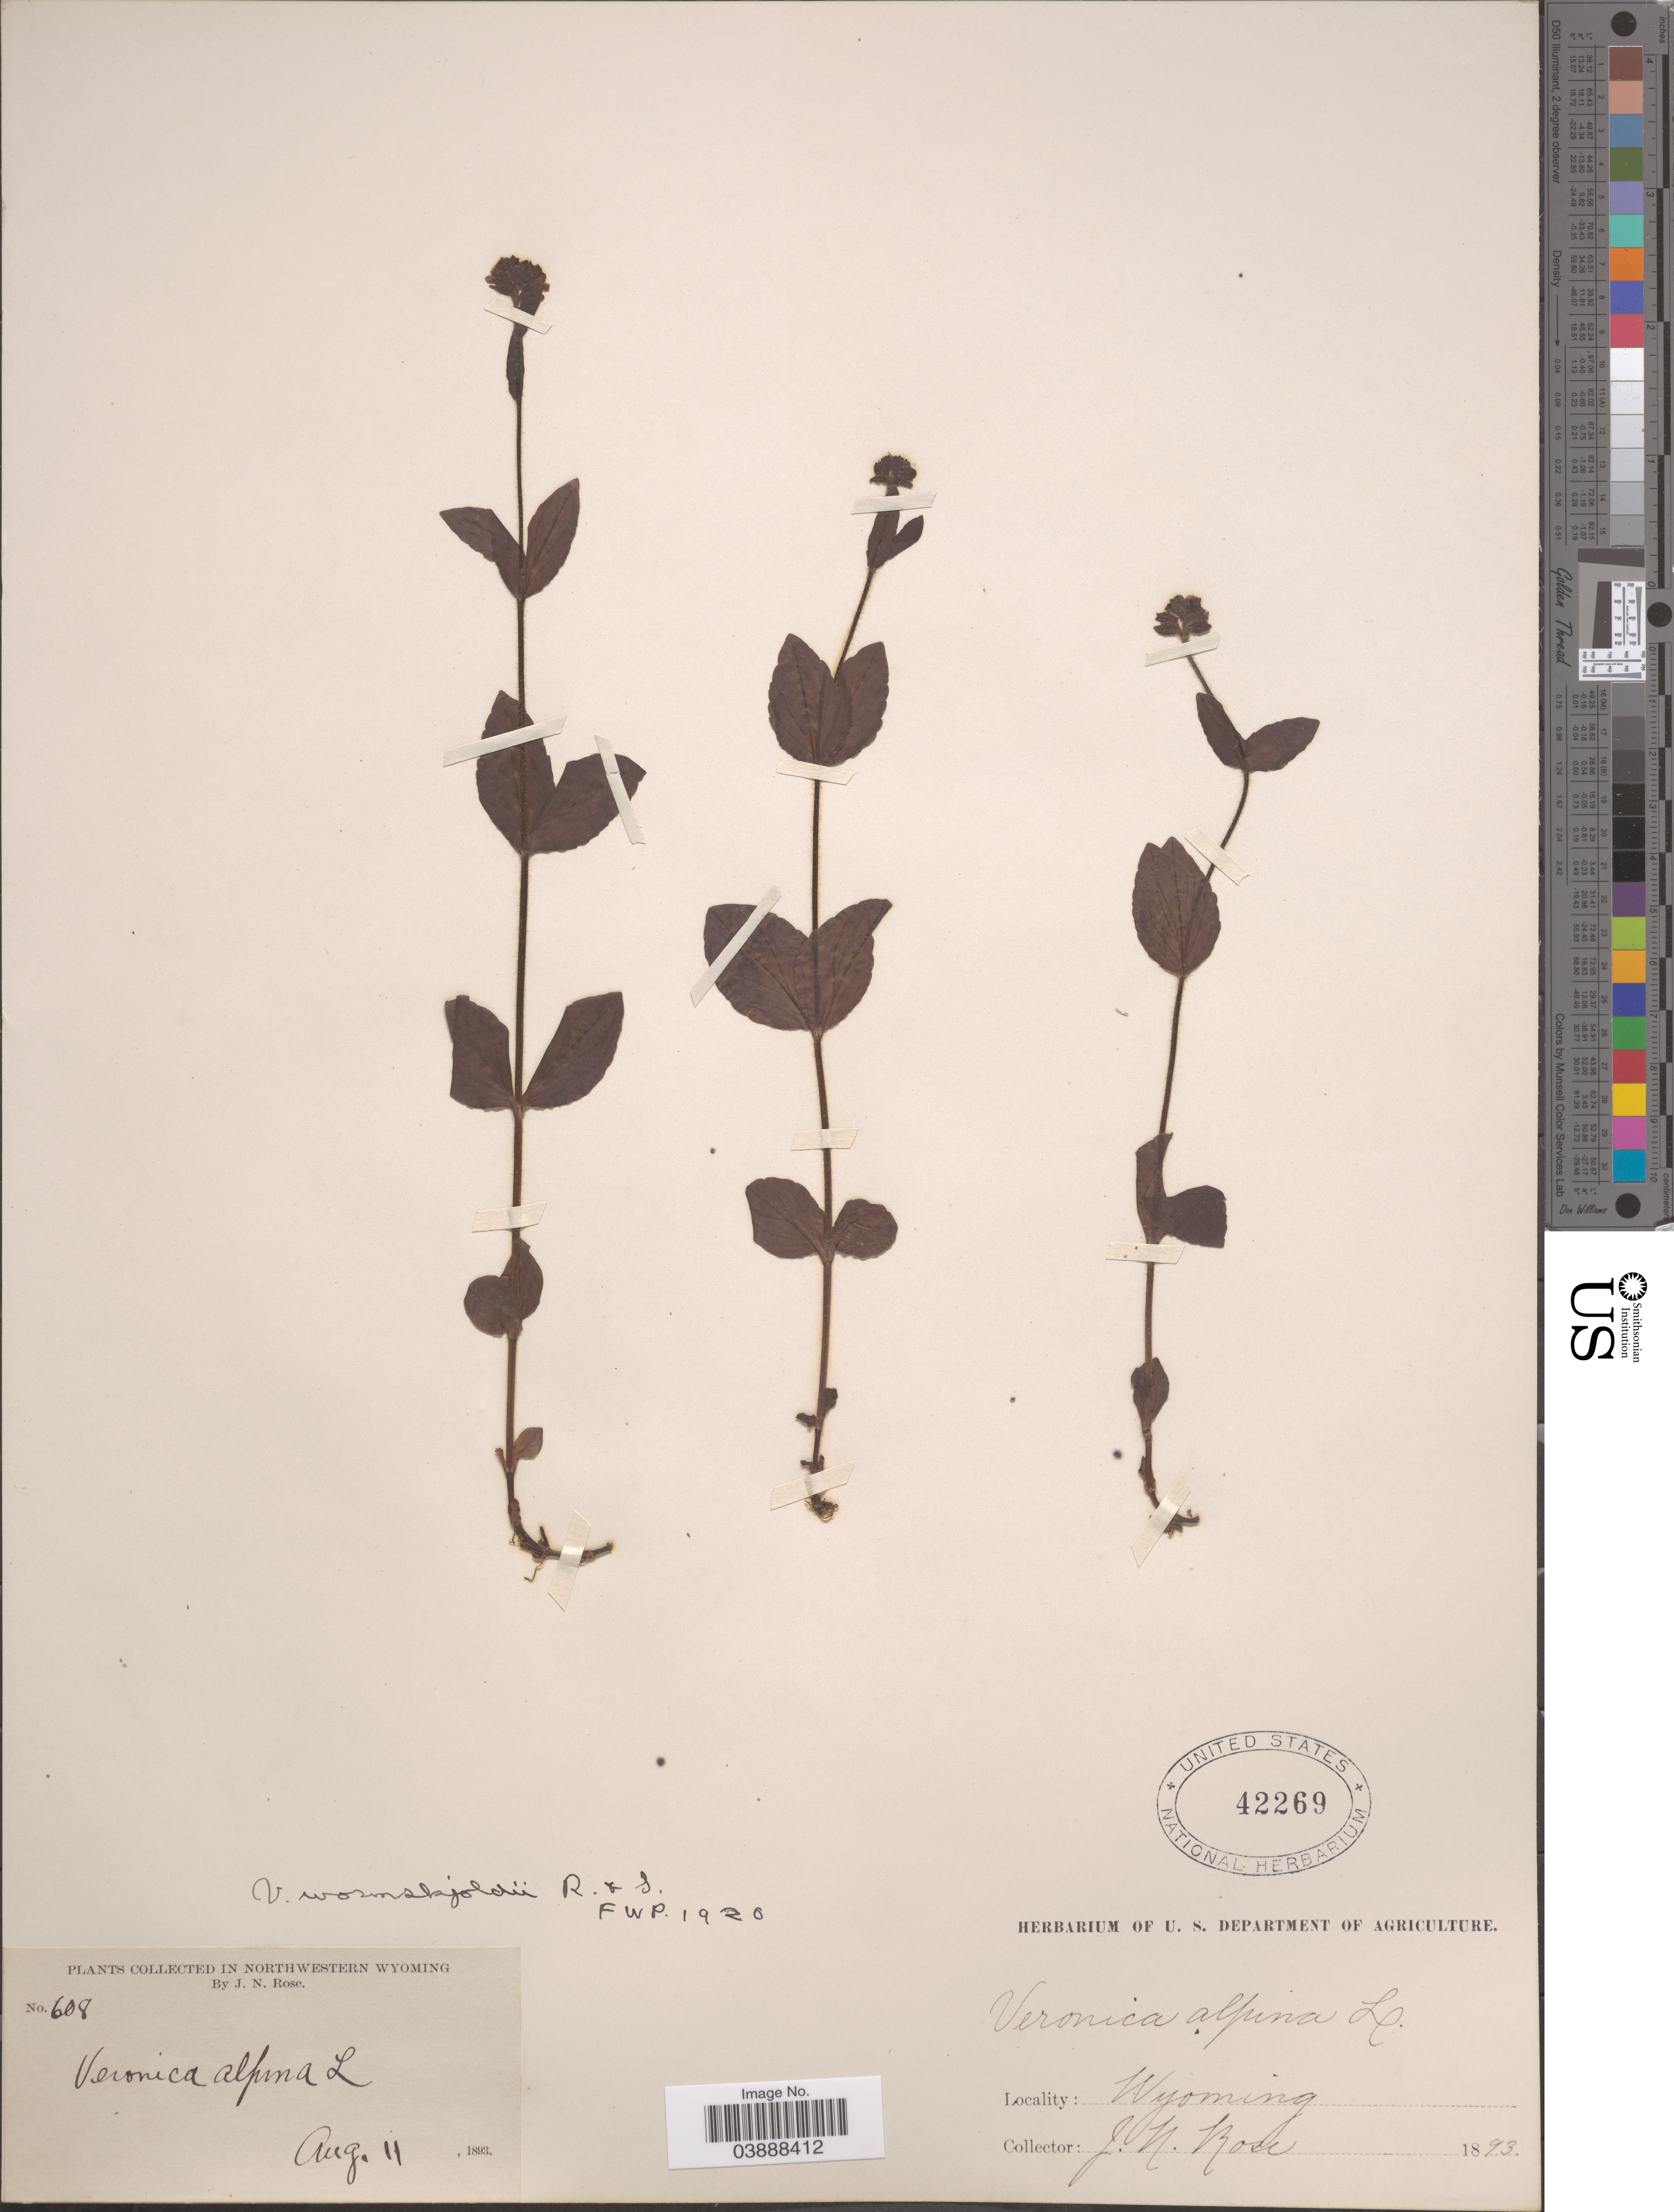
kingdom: Plantae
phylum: Tracheophyta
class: Magnoliopsida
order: Lamiales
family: Plantaginaceae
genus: Veronica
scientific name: Veronica wormskjoldii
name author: Roem. & Schult.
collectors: J. N. Rose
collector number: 608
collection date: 1893-08-11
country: United States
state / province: Wyoming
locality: Northwestern Wyoming.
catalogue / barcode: US 42269